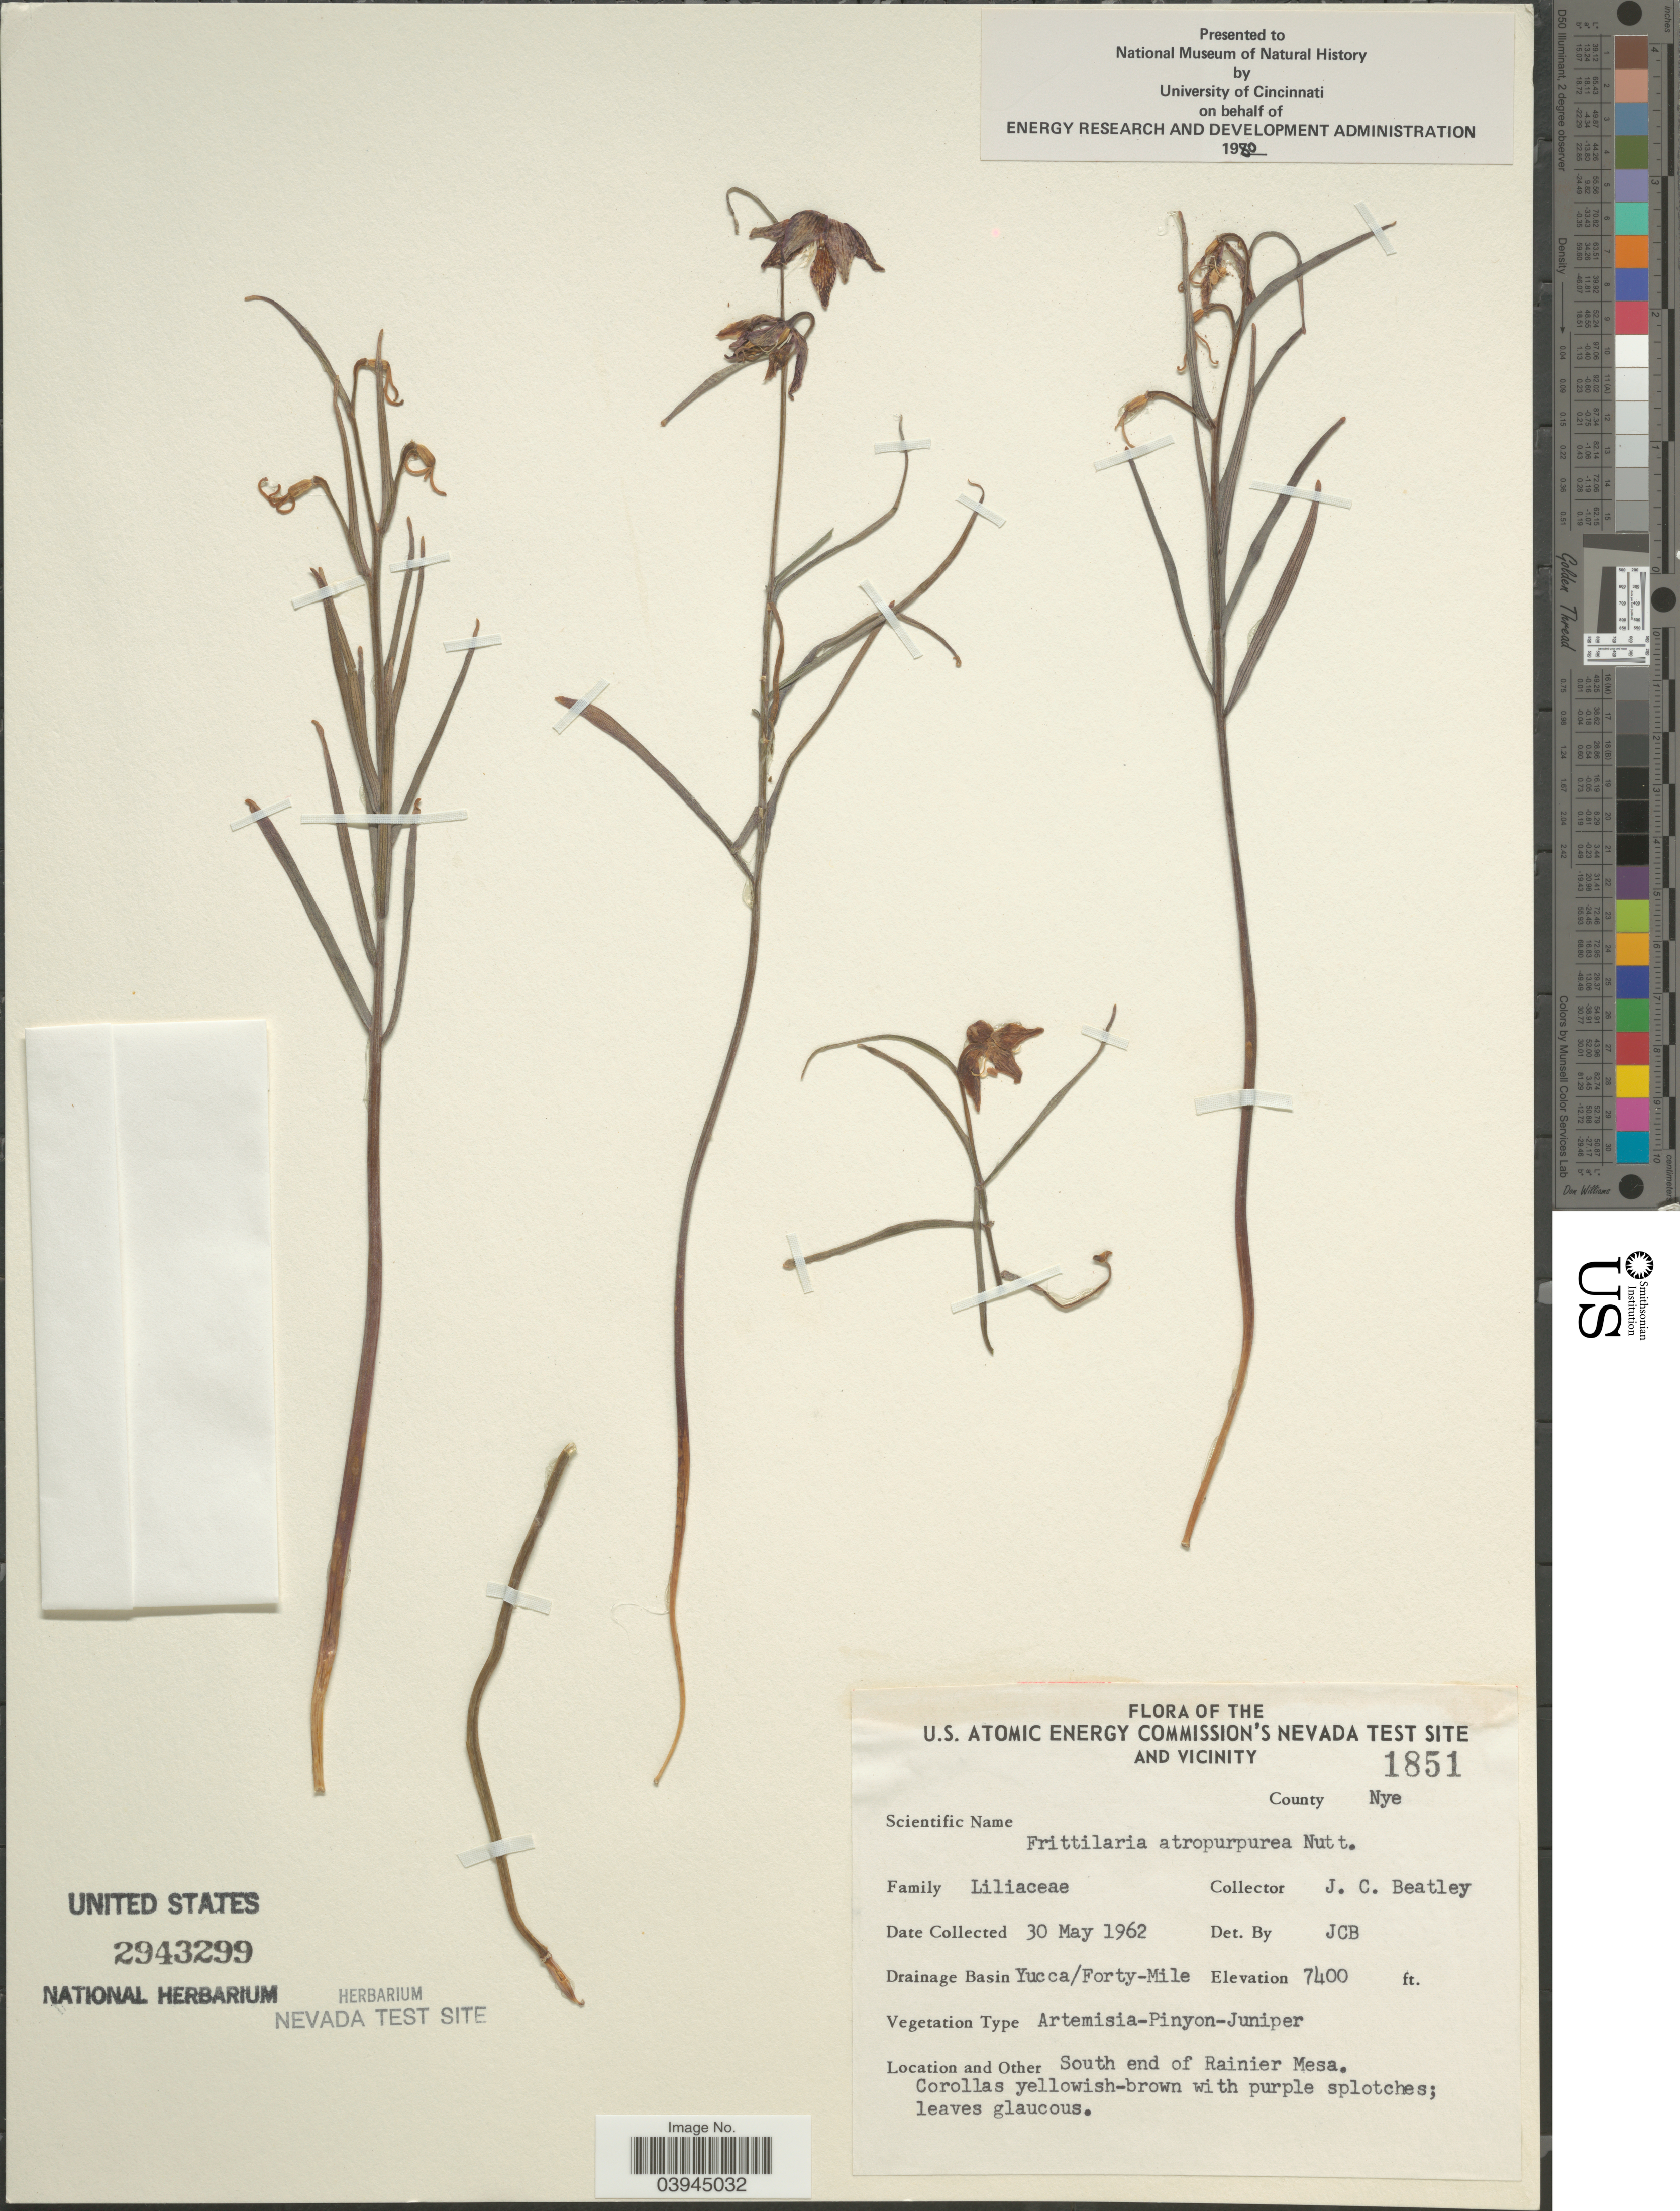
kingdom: Plantae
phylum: Tracheophyta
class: Liliopsida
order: Liliales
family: Liliaceae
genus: Fritillaria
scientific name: Fritillaria atropurpurea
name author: Nutt.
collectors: J. C. Beatley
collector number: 1851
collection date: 1962-05-30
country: United States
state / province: Nevada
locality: The U.S. Atomic Energy Commission's Nevada Test Site and Vicinity. County Nye. Drainage Basin Yucca/Forty-Mile. South end of Rainier Mesa.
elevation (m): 2256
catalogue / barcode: US 2943299